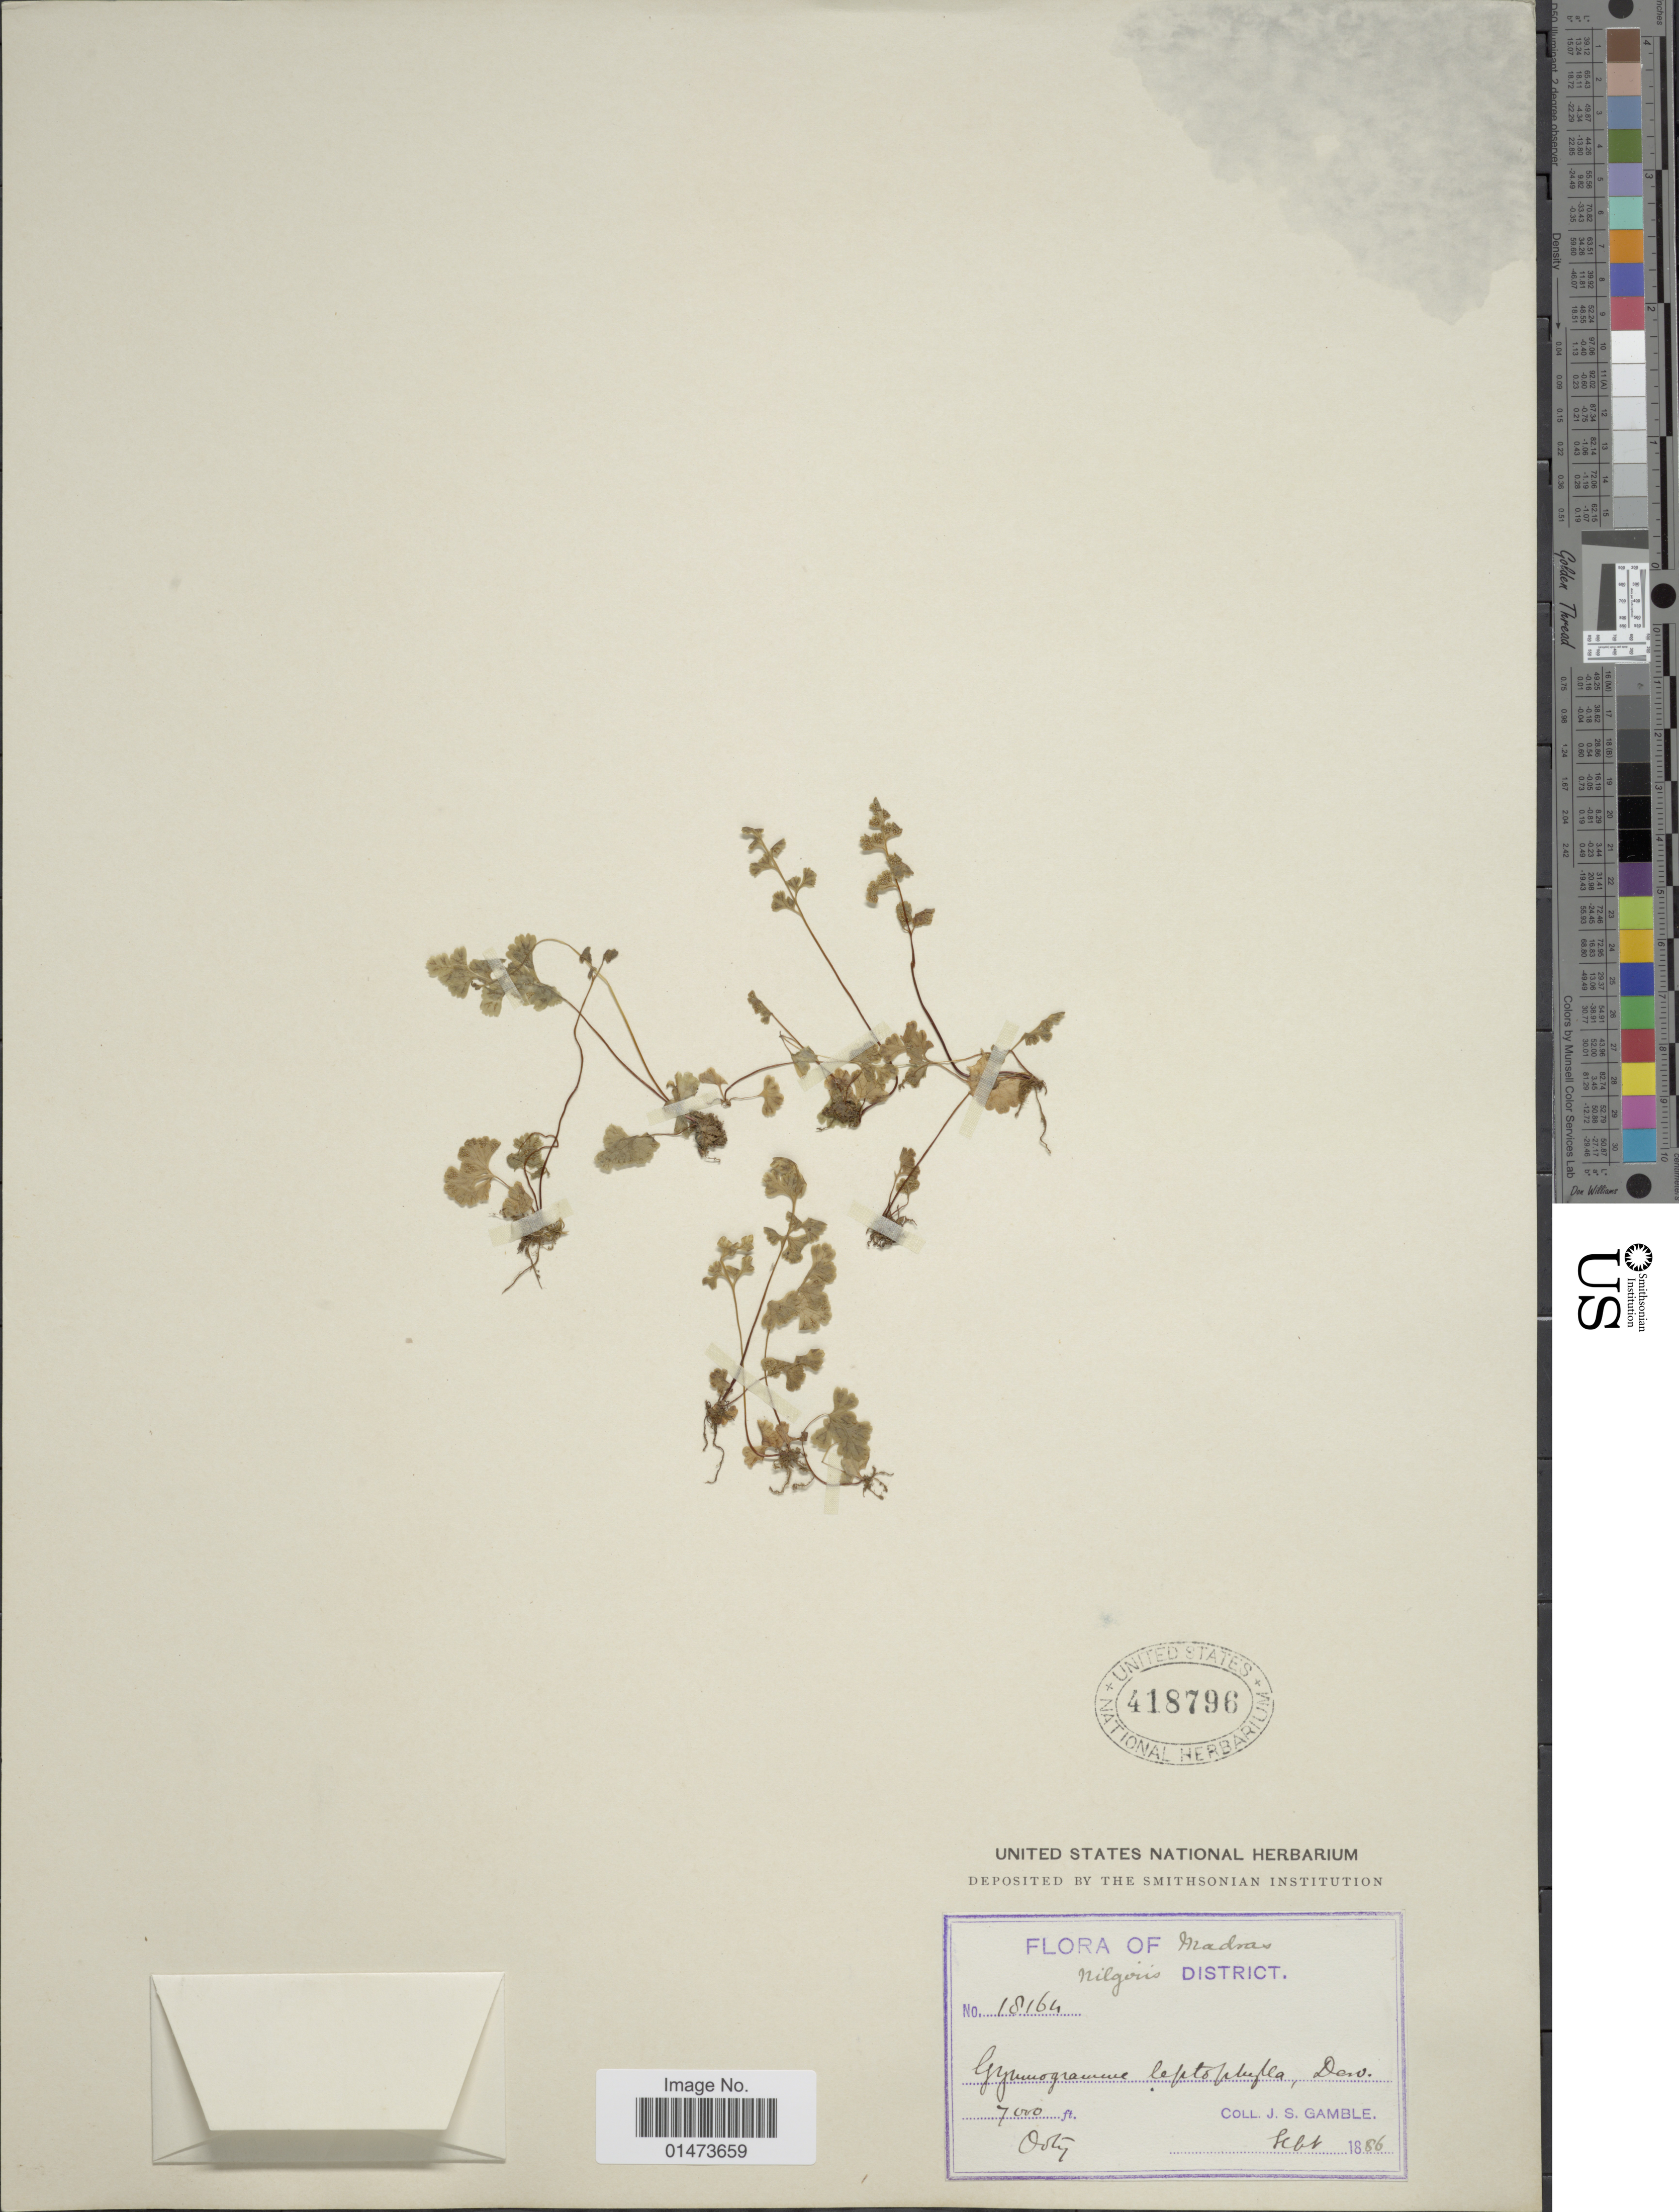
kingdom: Plantae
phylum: Tracheophyta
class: Polypodiopsida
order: Polypodiales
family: Pteridaceae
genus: Anogramma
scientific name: Anogramma leptophylla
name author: (L.) Link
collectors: J. S. Gamble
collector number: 18164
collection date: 1886-09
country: India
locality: Madras, Nilgiris District. Ooty.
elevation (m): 2134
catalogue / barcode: US 418796